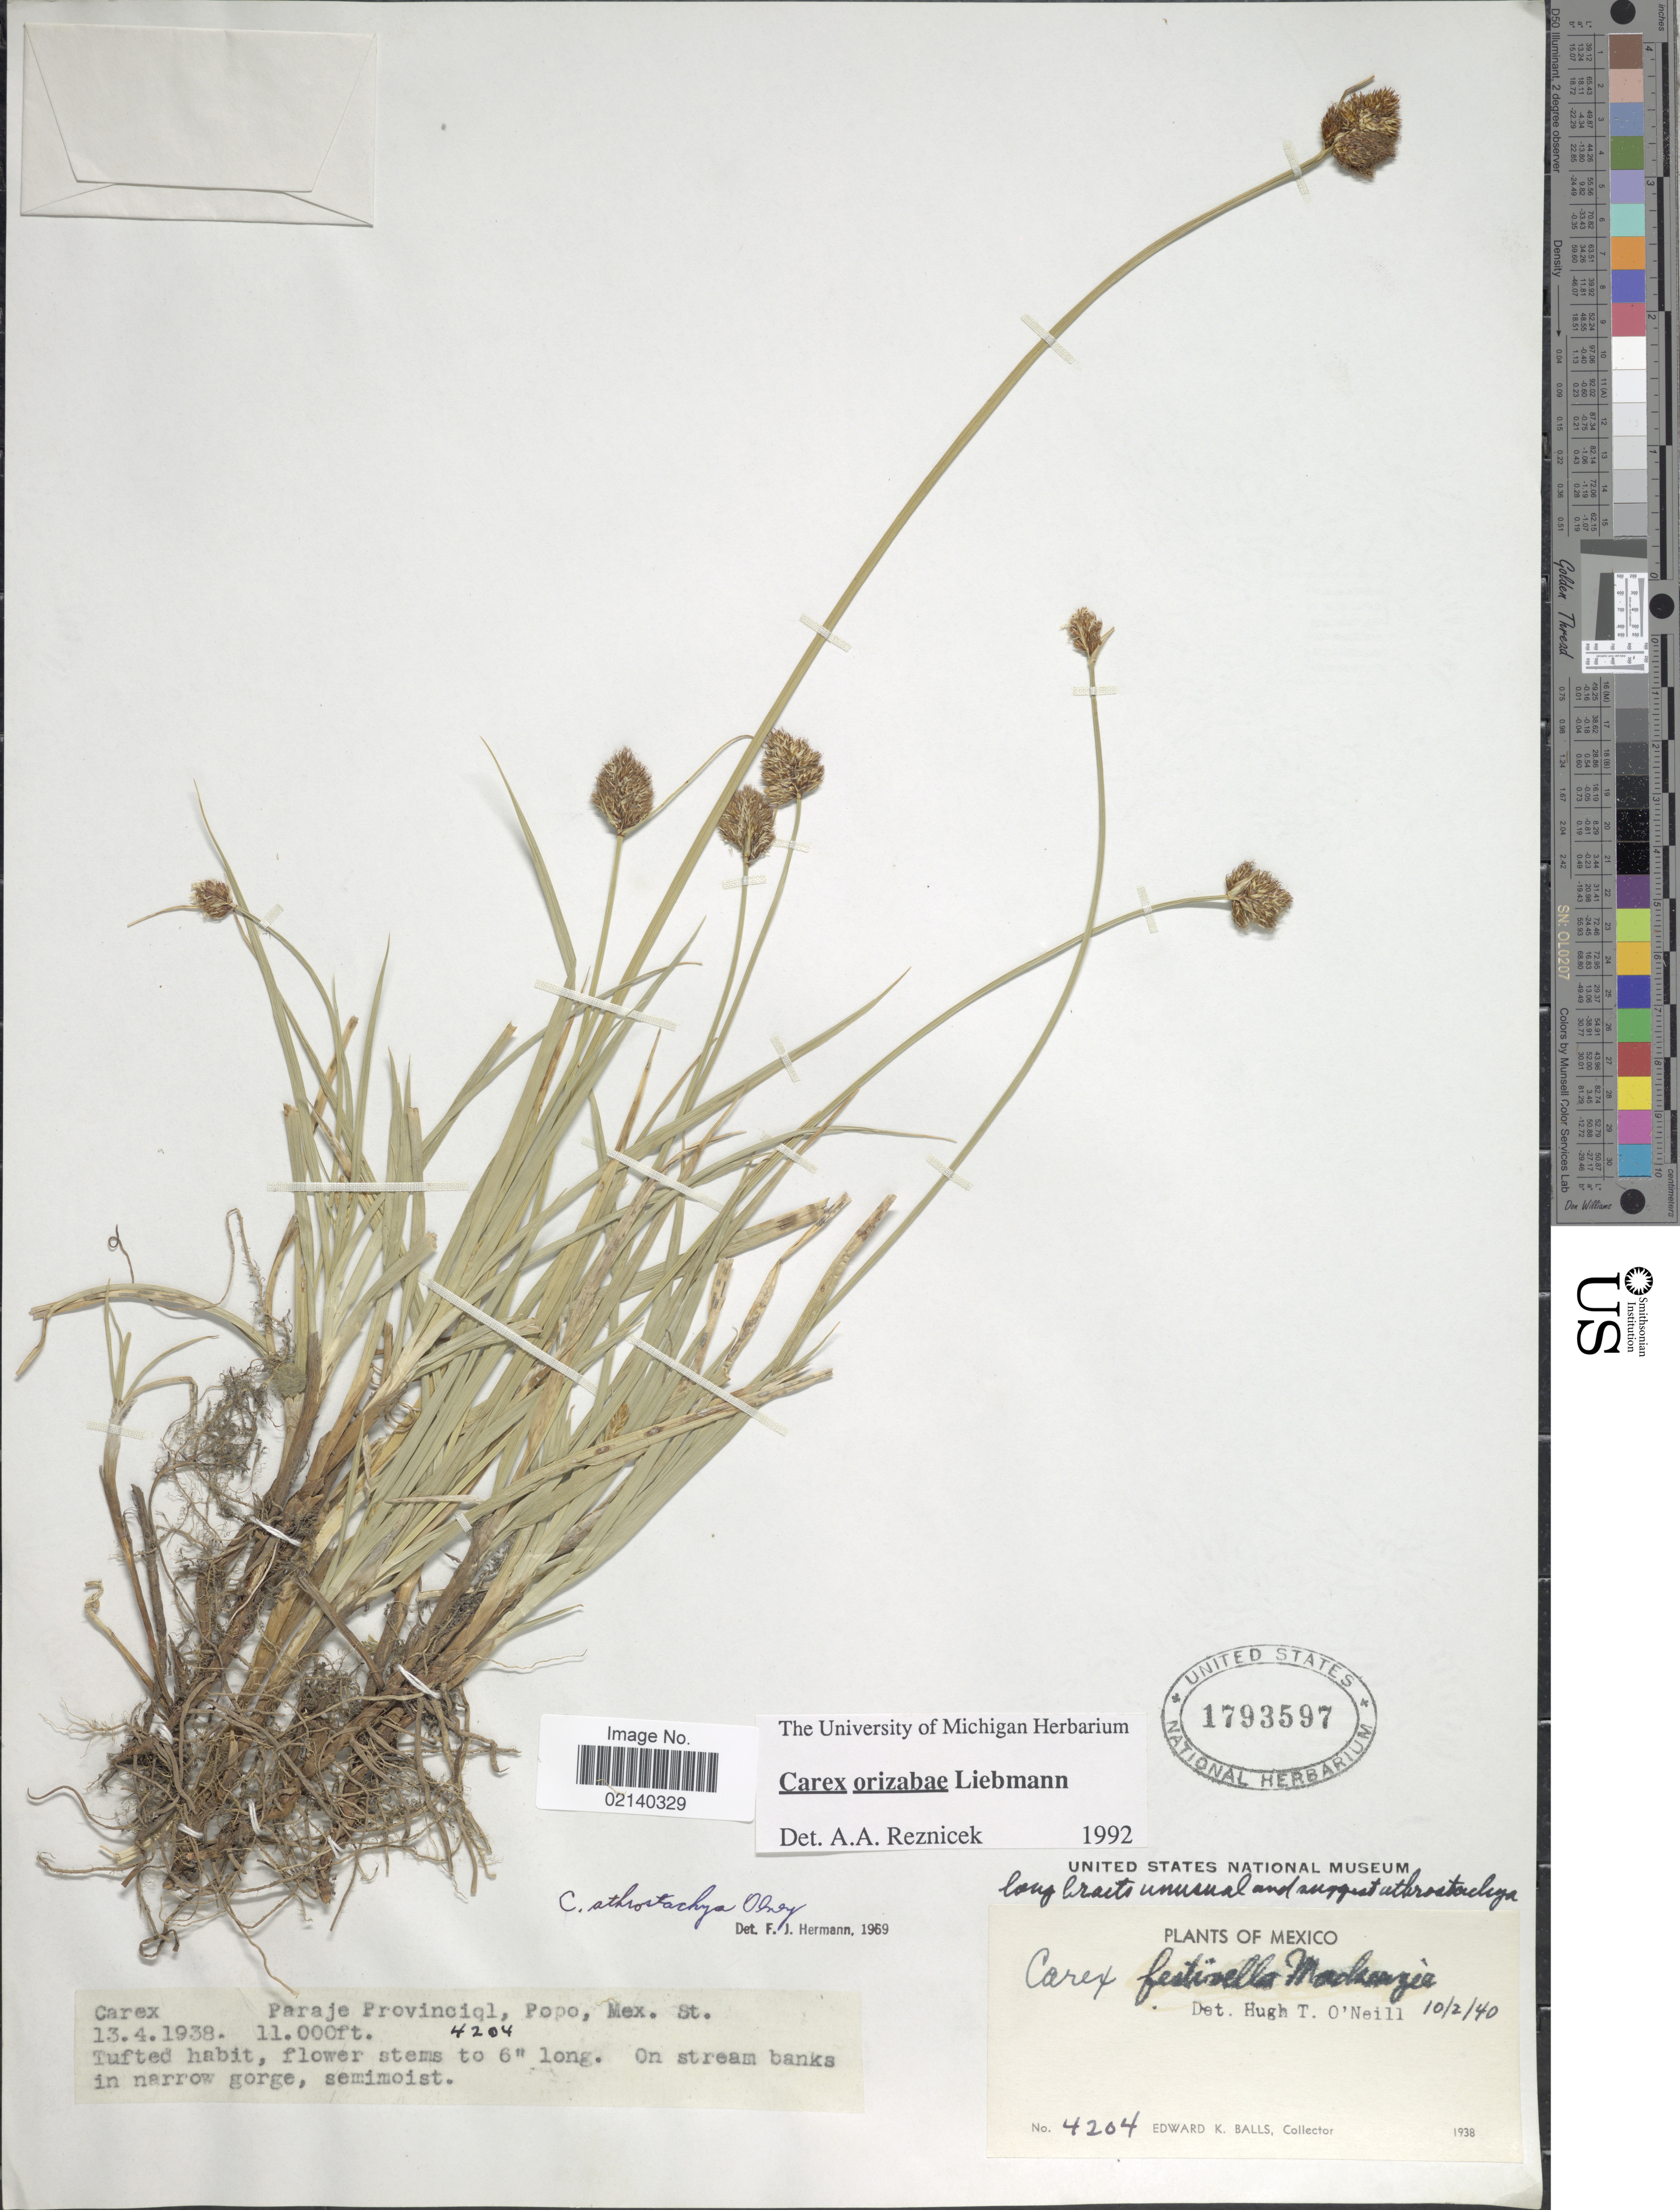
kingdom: Plantae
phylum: Tracheophyta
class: Liliopsida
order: Poales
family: Cyperaceae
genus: Carex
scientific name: Carex orizabae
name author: Liebm.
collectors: E. K. Balls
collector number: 4204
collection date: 1938-04-13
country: Mexico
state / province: México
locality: Paraje Provinciql, Popo, Mex. St.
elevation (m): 3353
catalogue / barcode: US 1793597